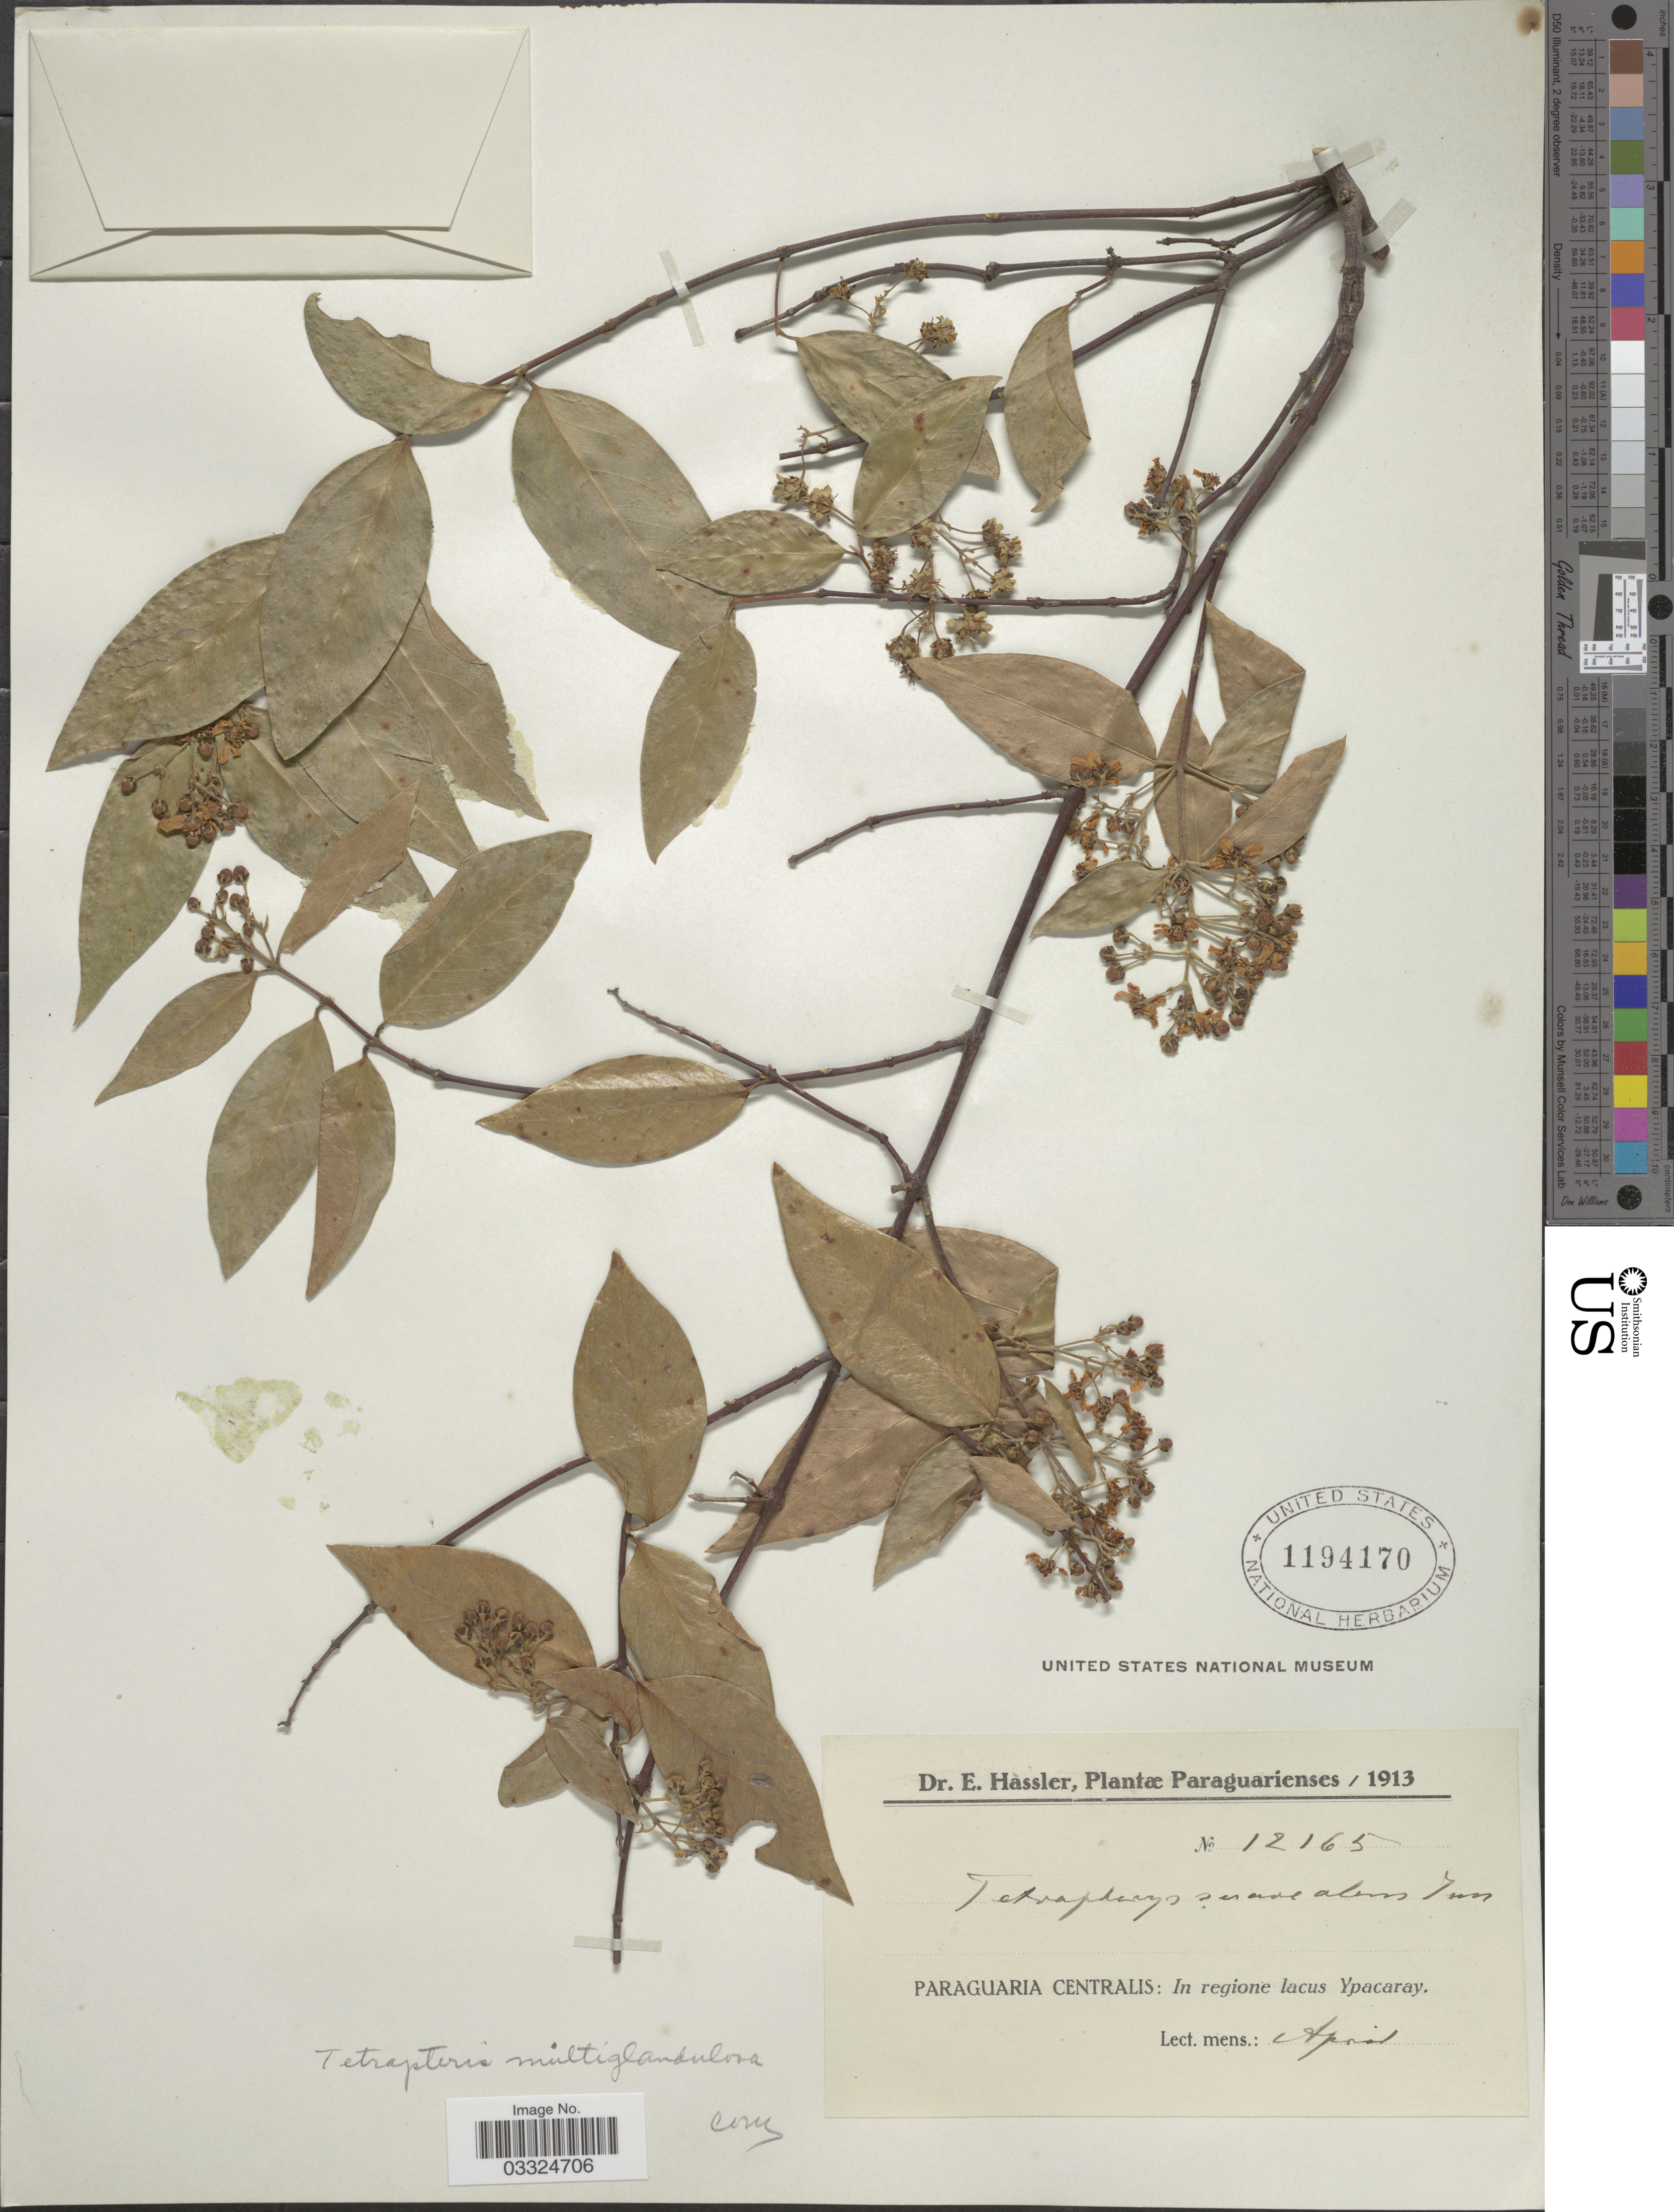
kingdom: Plantae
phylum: Tracheophyta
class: Magnoliopsida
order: Malpighiales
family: Malpighiaceae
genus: Niedenzuella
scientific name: Niedenzuella multiglandulosa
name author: (A. Juss.) W.R. Anderson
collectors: E. Hassler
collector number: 12165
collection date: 1913-04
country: Paraguay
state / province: Paraguari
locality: Paraguaria Centralis: In regione lacus Ypacaray.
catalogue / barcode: US 1194170